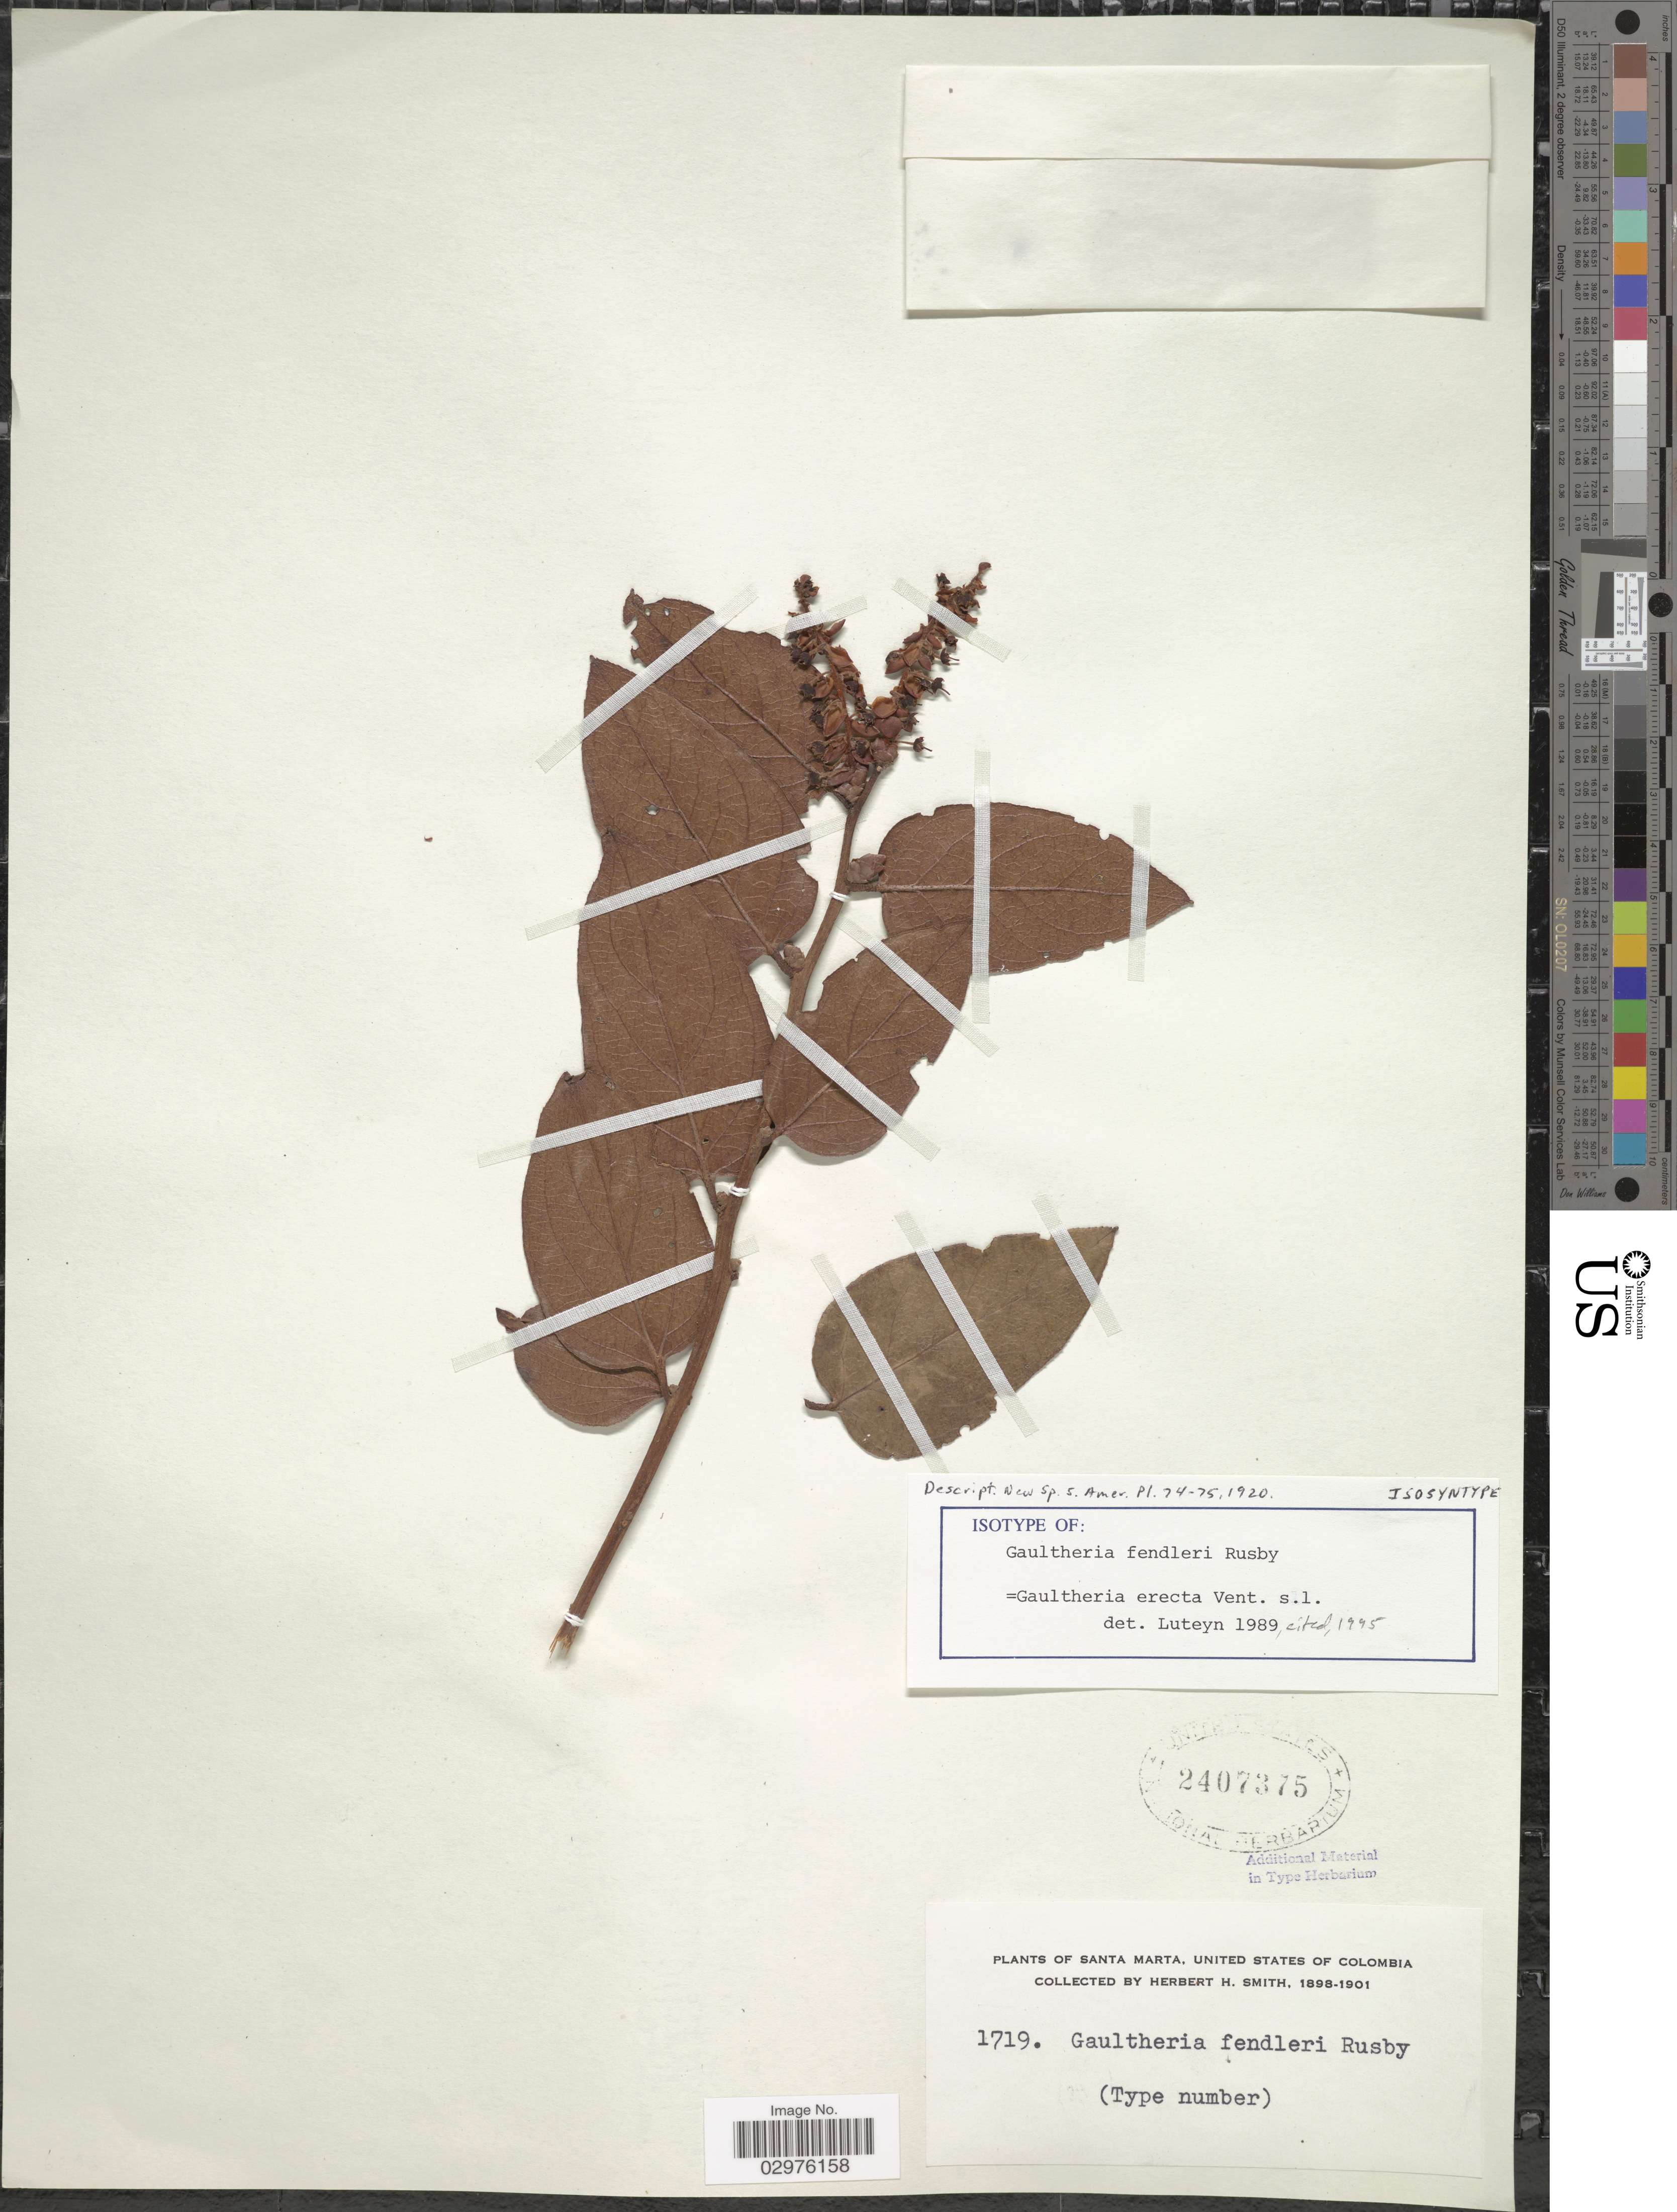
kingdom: Plantae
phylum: Tracheophyta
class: Magnoliopsida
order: Ericales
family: Ericaceae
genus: Gaultheria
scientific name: Gaultheria erecta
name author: Vent.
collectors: Herbert H. Smith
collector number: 1719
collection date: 1898/1901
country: Colombia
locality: Santa Marta, United States of Colombia.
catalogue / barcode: US 2407375